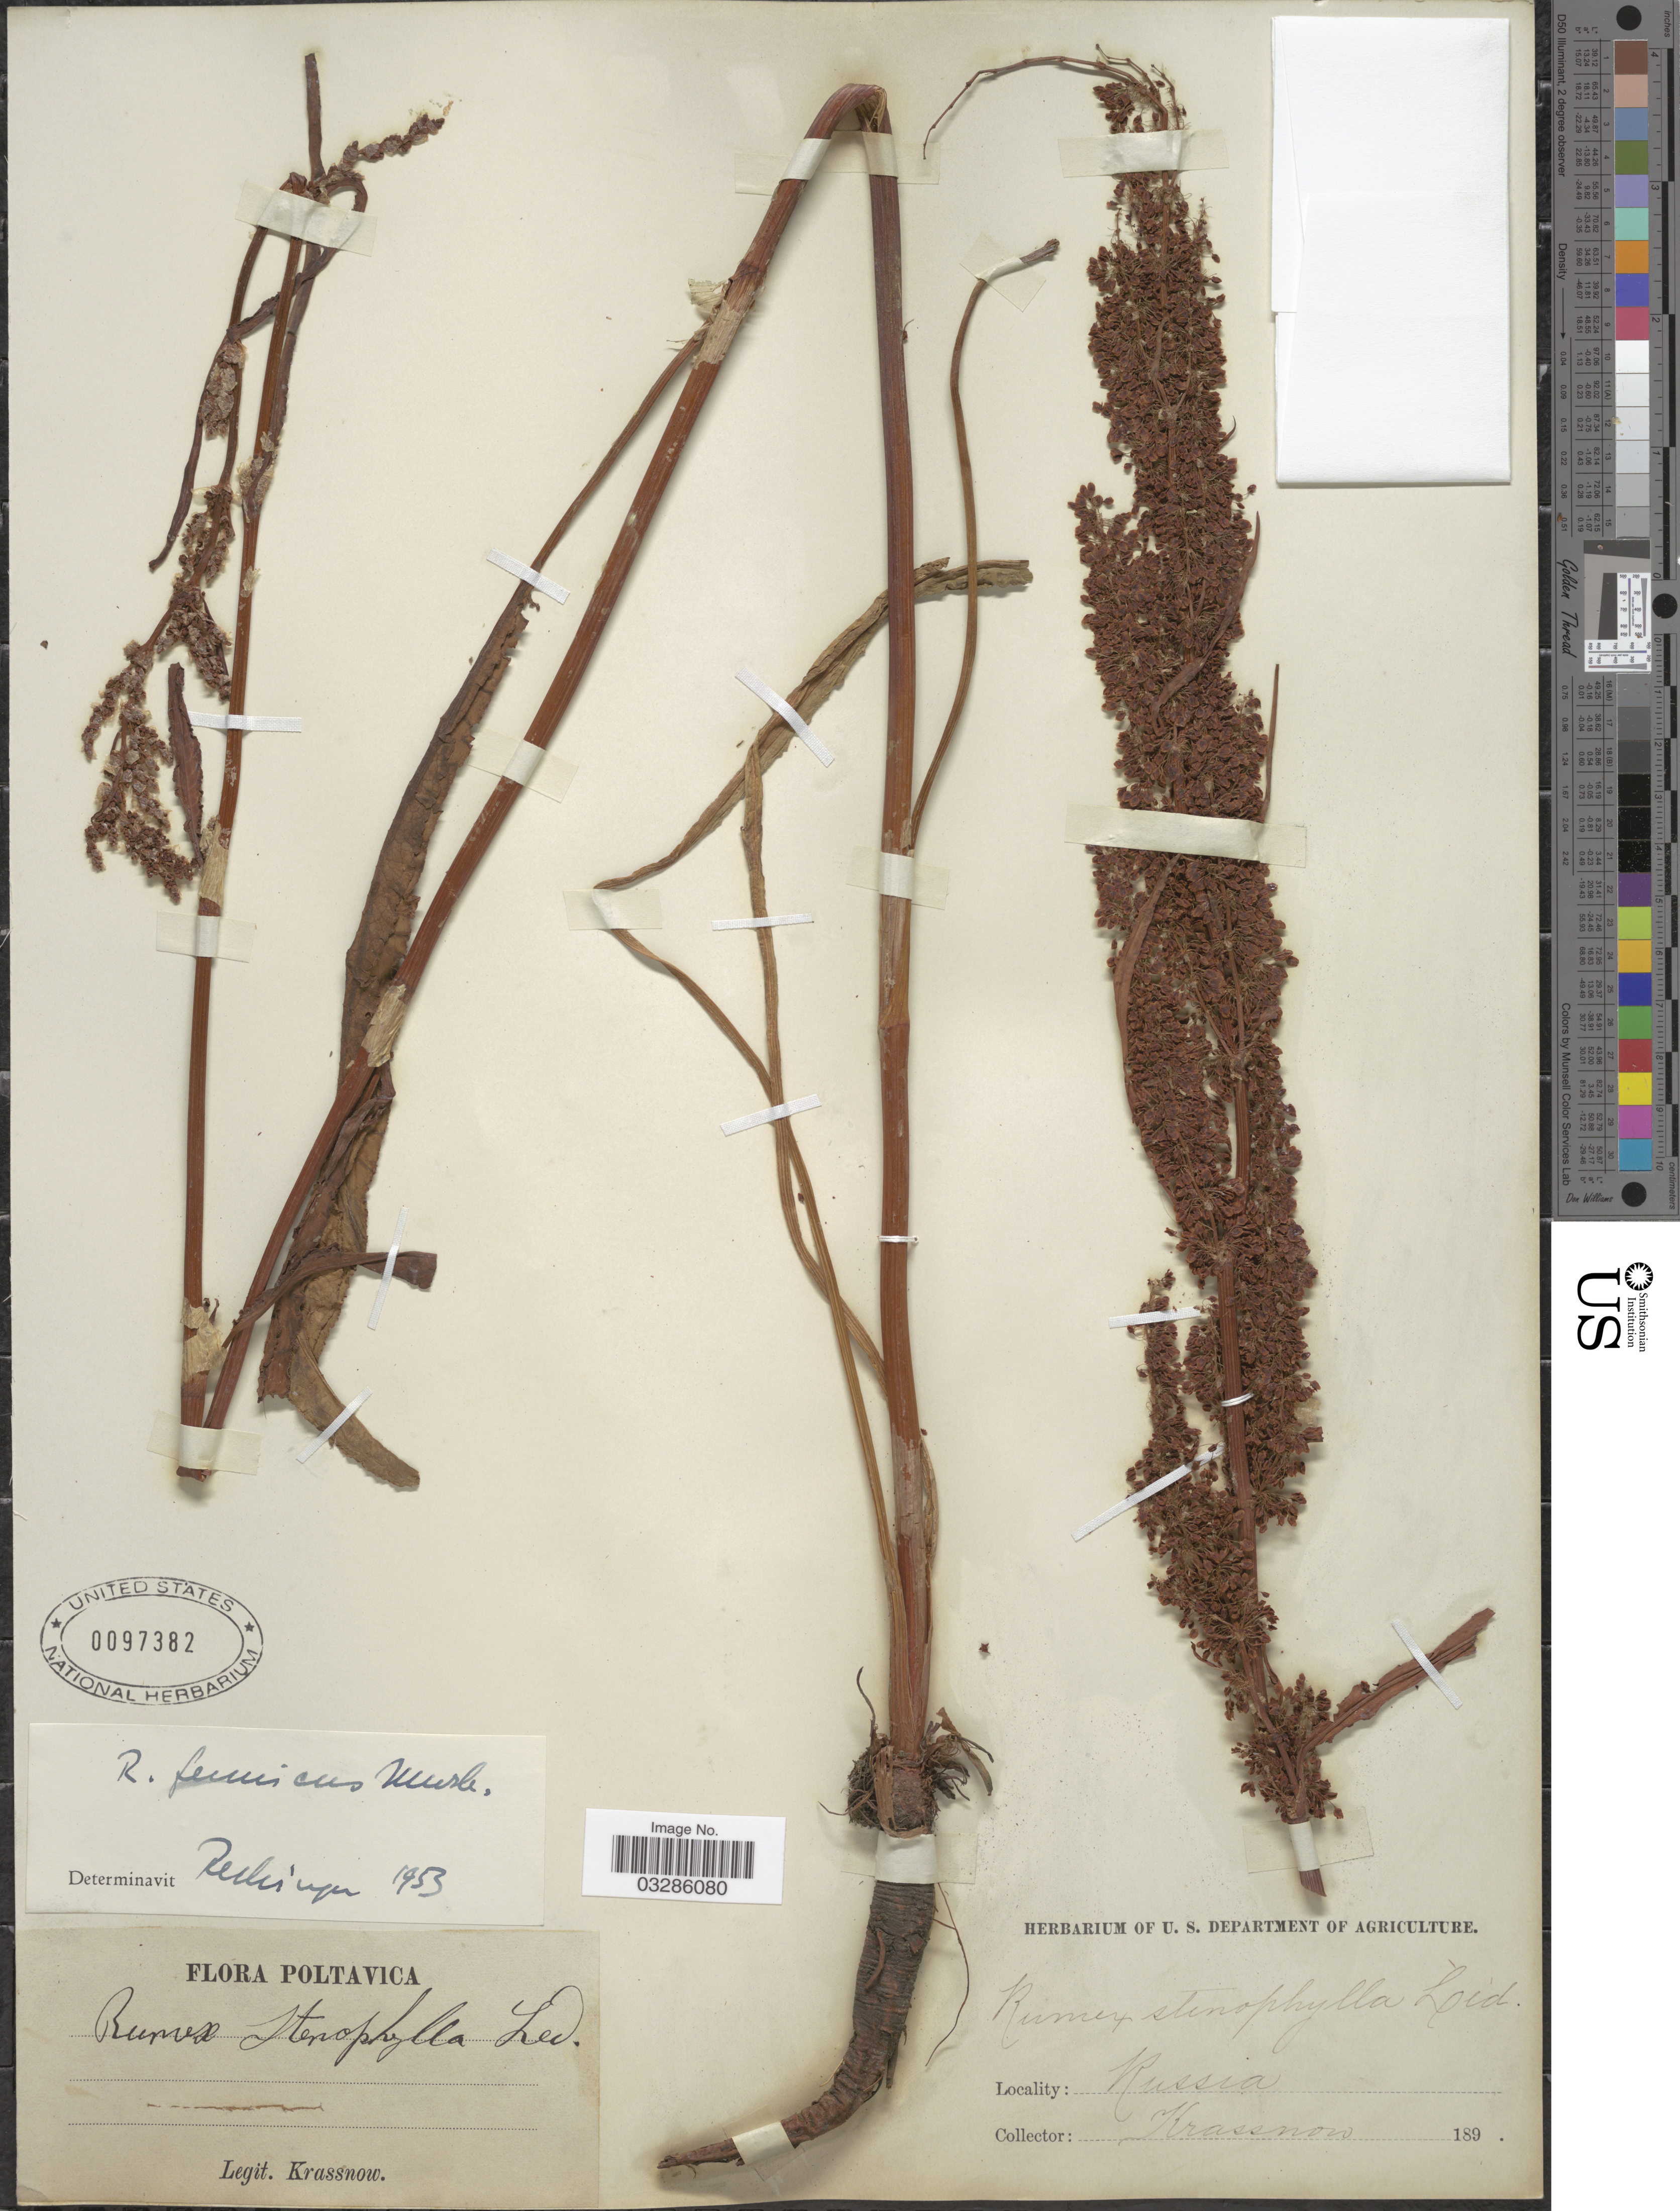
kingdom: Plantae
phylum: Tracheophyta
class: Magnoliopsida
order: Caryophyllales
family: Polygonaceae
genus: Rumex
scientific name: Rumex fennicus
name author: (Murb.) Murb.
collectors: -. Krassnow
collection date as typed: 189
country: Ukraine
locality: Poltavica.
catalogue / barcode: US 97382